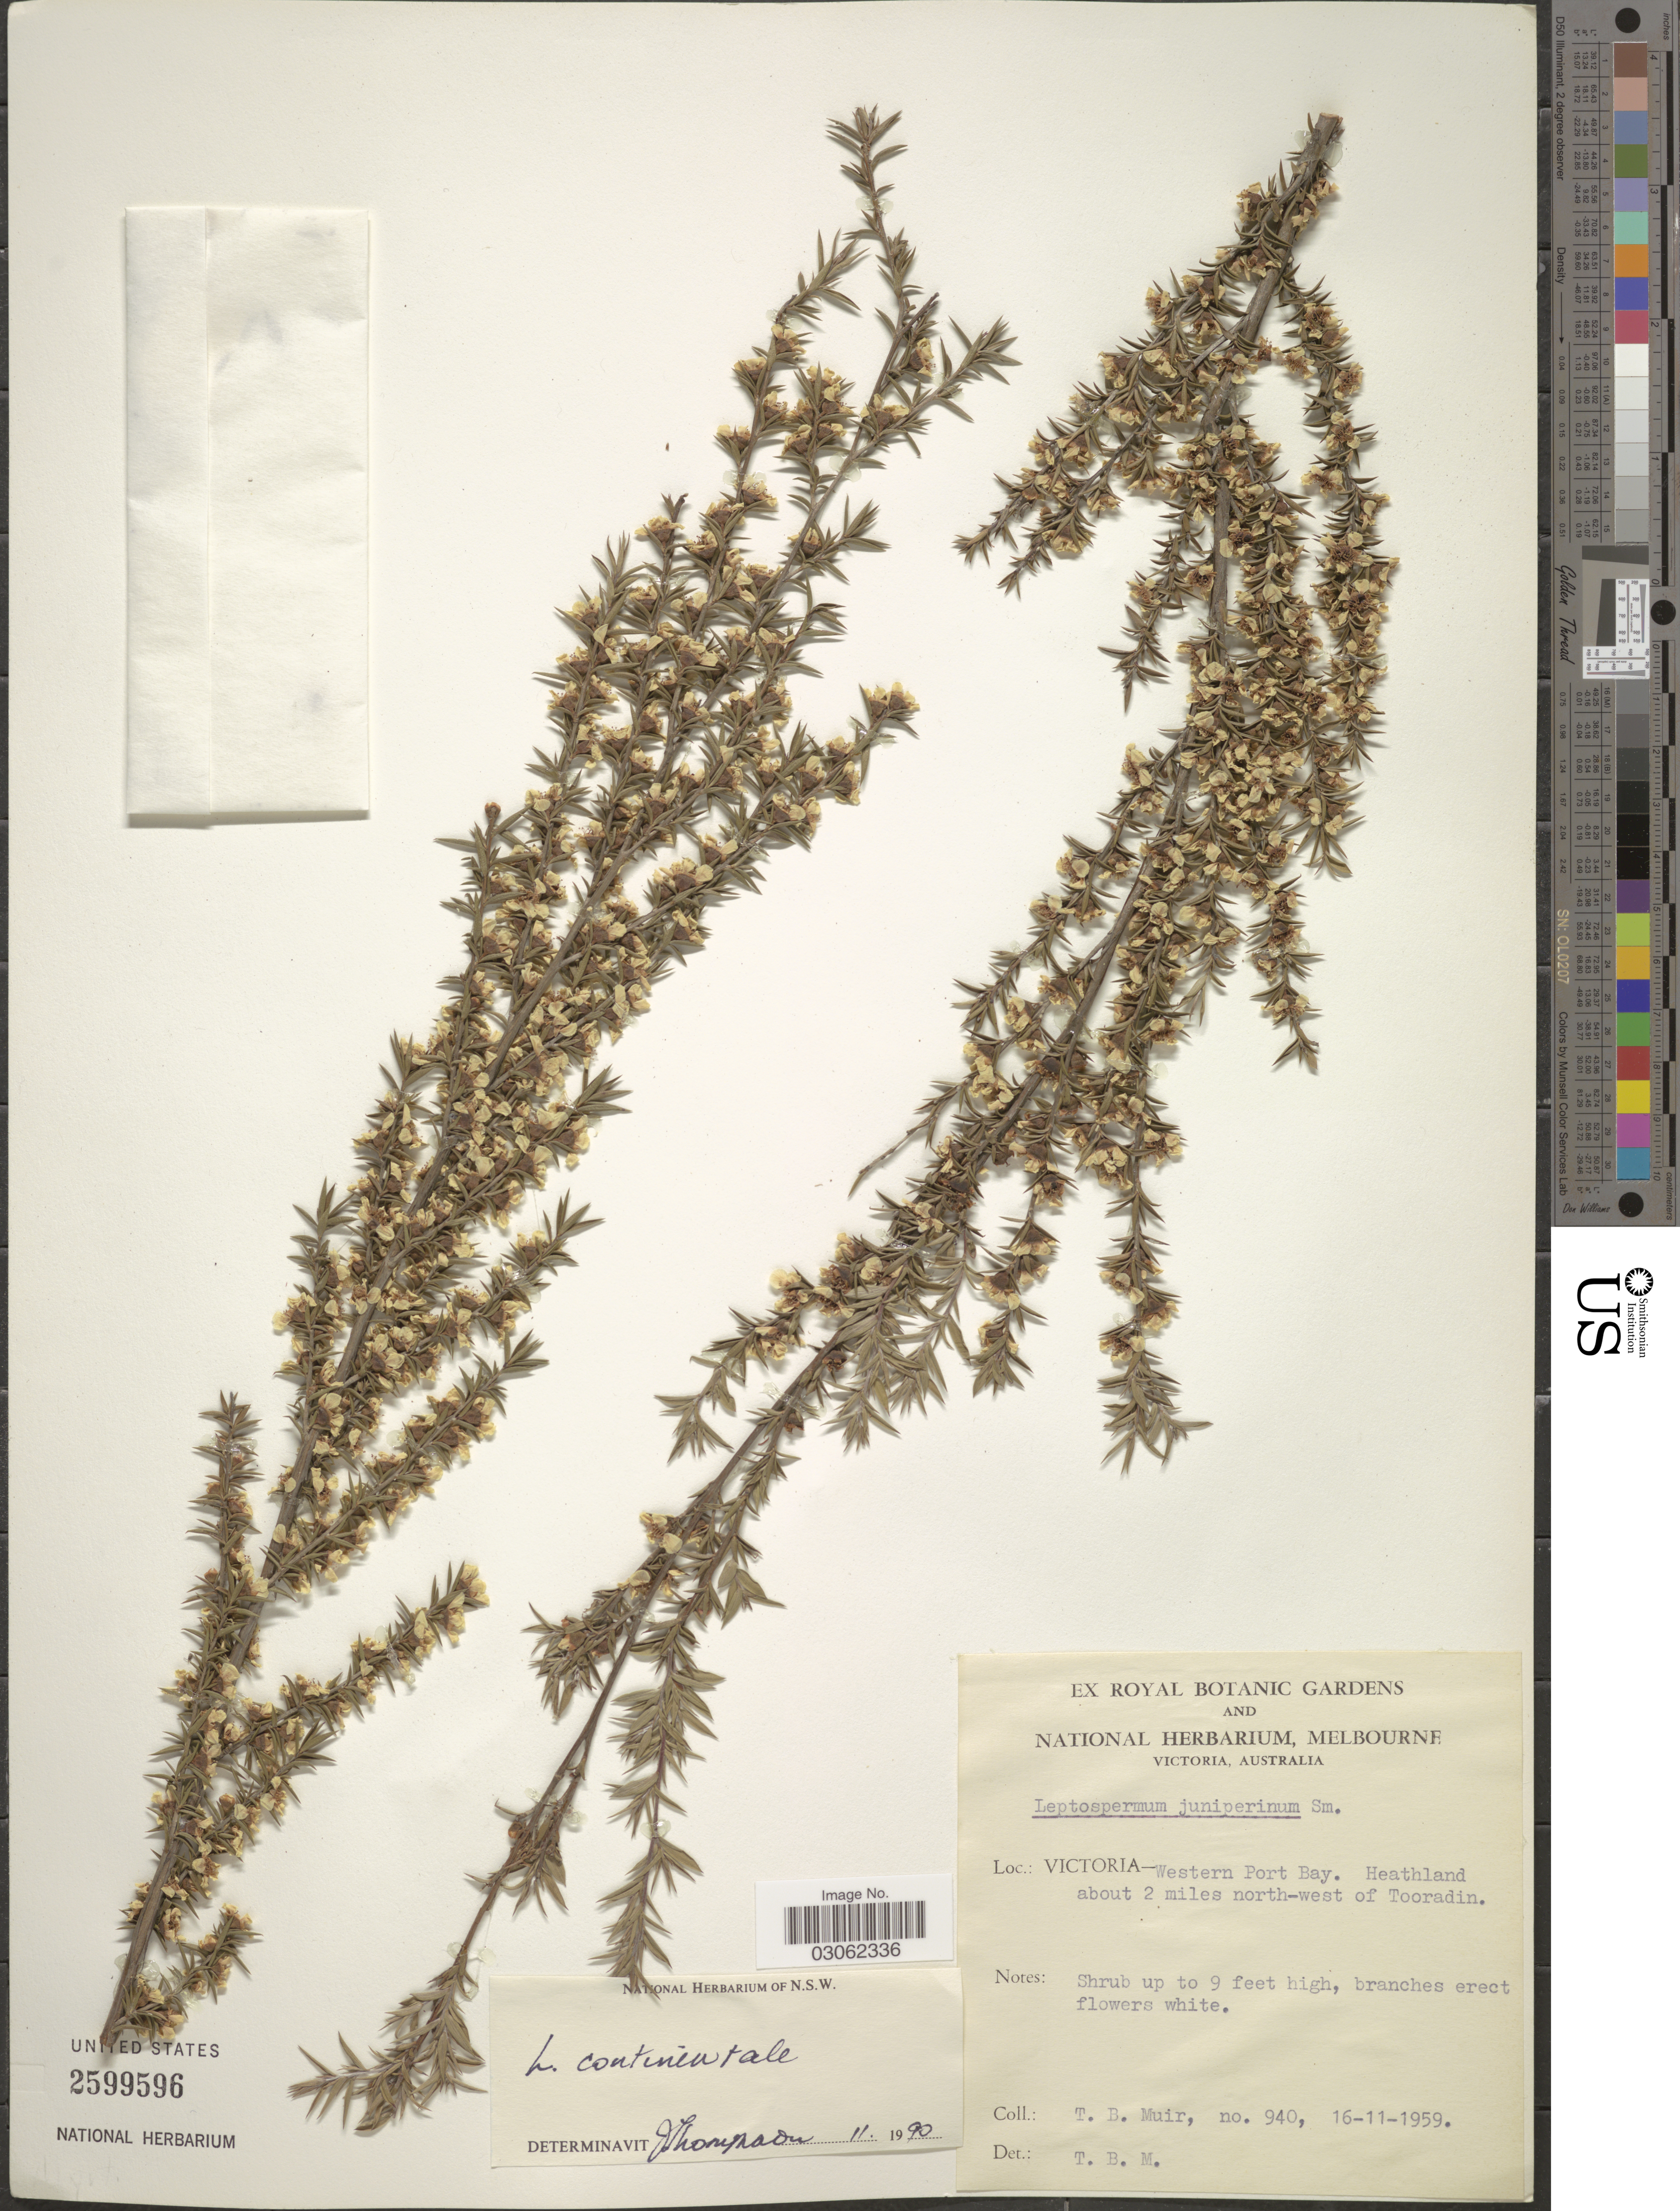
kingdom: Plantae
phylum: Tracheophyta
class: Magnoliopsida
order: Myrtales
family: Myrtaceae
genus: Leptospermum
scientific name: Leptospermum continentale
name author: Joy Thomps.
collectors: T. Muir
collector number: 940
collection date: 1959-11-16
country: Australia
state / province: Victoria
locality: Victoria - Western Port Bay. Heathland about 2 miles north-west of Tooradin.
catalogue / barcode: US 2599596